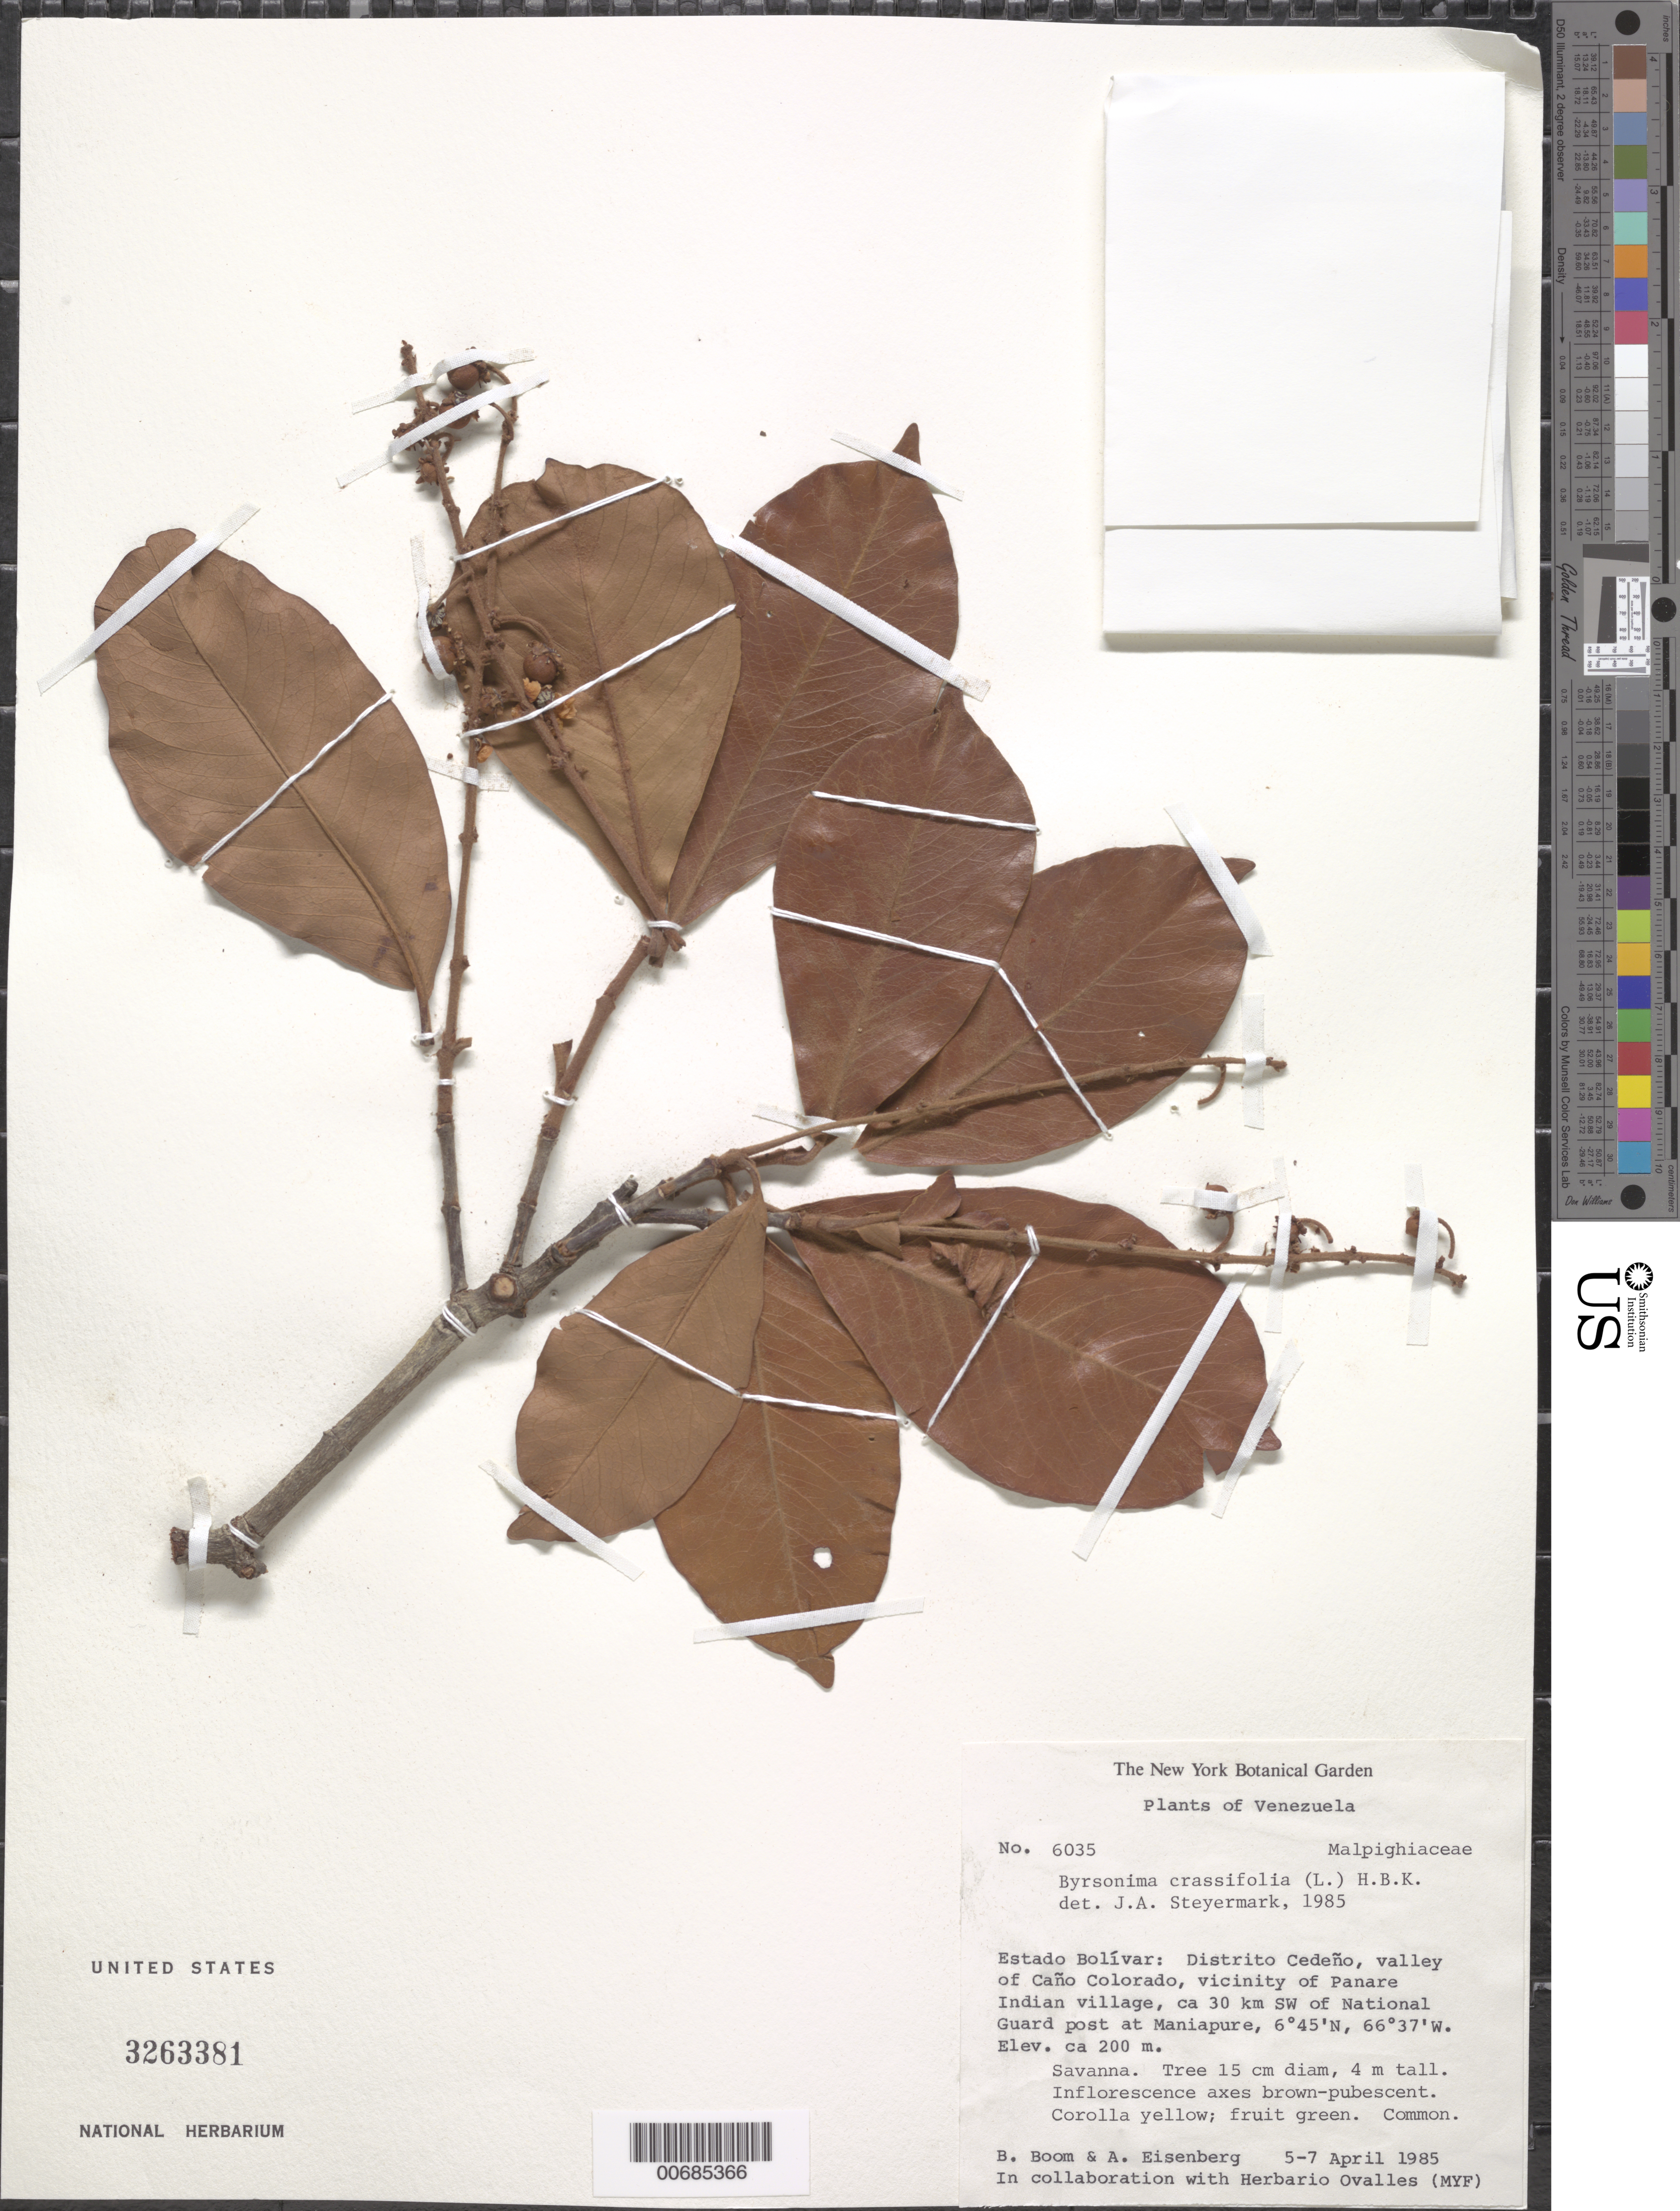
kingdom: Plantae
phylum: Tracheophyta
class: Magnoliopsida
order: Malpighiales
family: Malpighiaceae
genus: Byrsonima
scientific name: Byrsonima crassifolia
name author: (L.) Kunth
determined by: Steyermark, Julian A., (VEN)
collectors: B. M. Boom & A. Eisenberg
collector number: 6035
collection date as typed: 5-Apr-85 to 7-Apr-85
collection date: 1985-04-05/1985-04-07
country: Venezuela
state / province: Bolívar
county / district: Cedeño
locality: Caño Colorado valley, Panare Indian village vic., ca 30 km SW of National Guard post at Maniapure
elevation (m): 200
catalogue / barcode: US 3263381